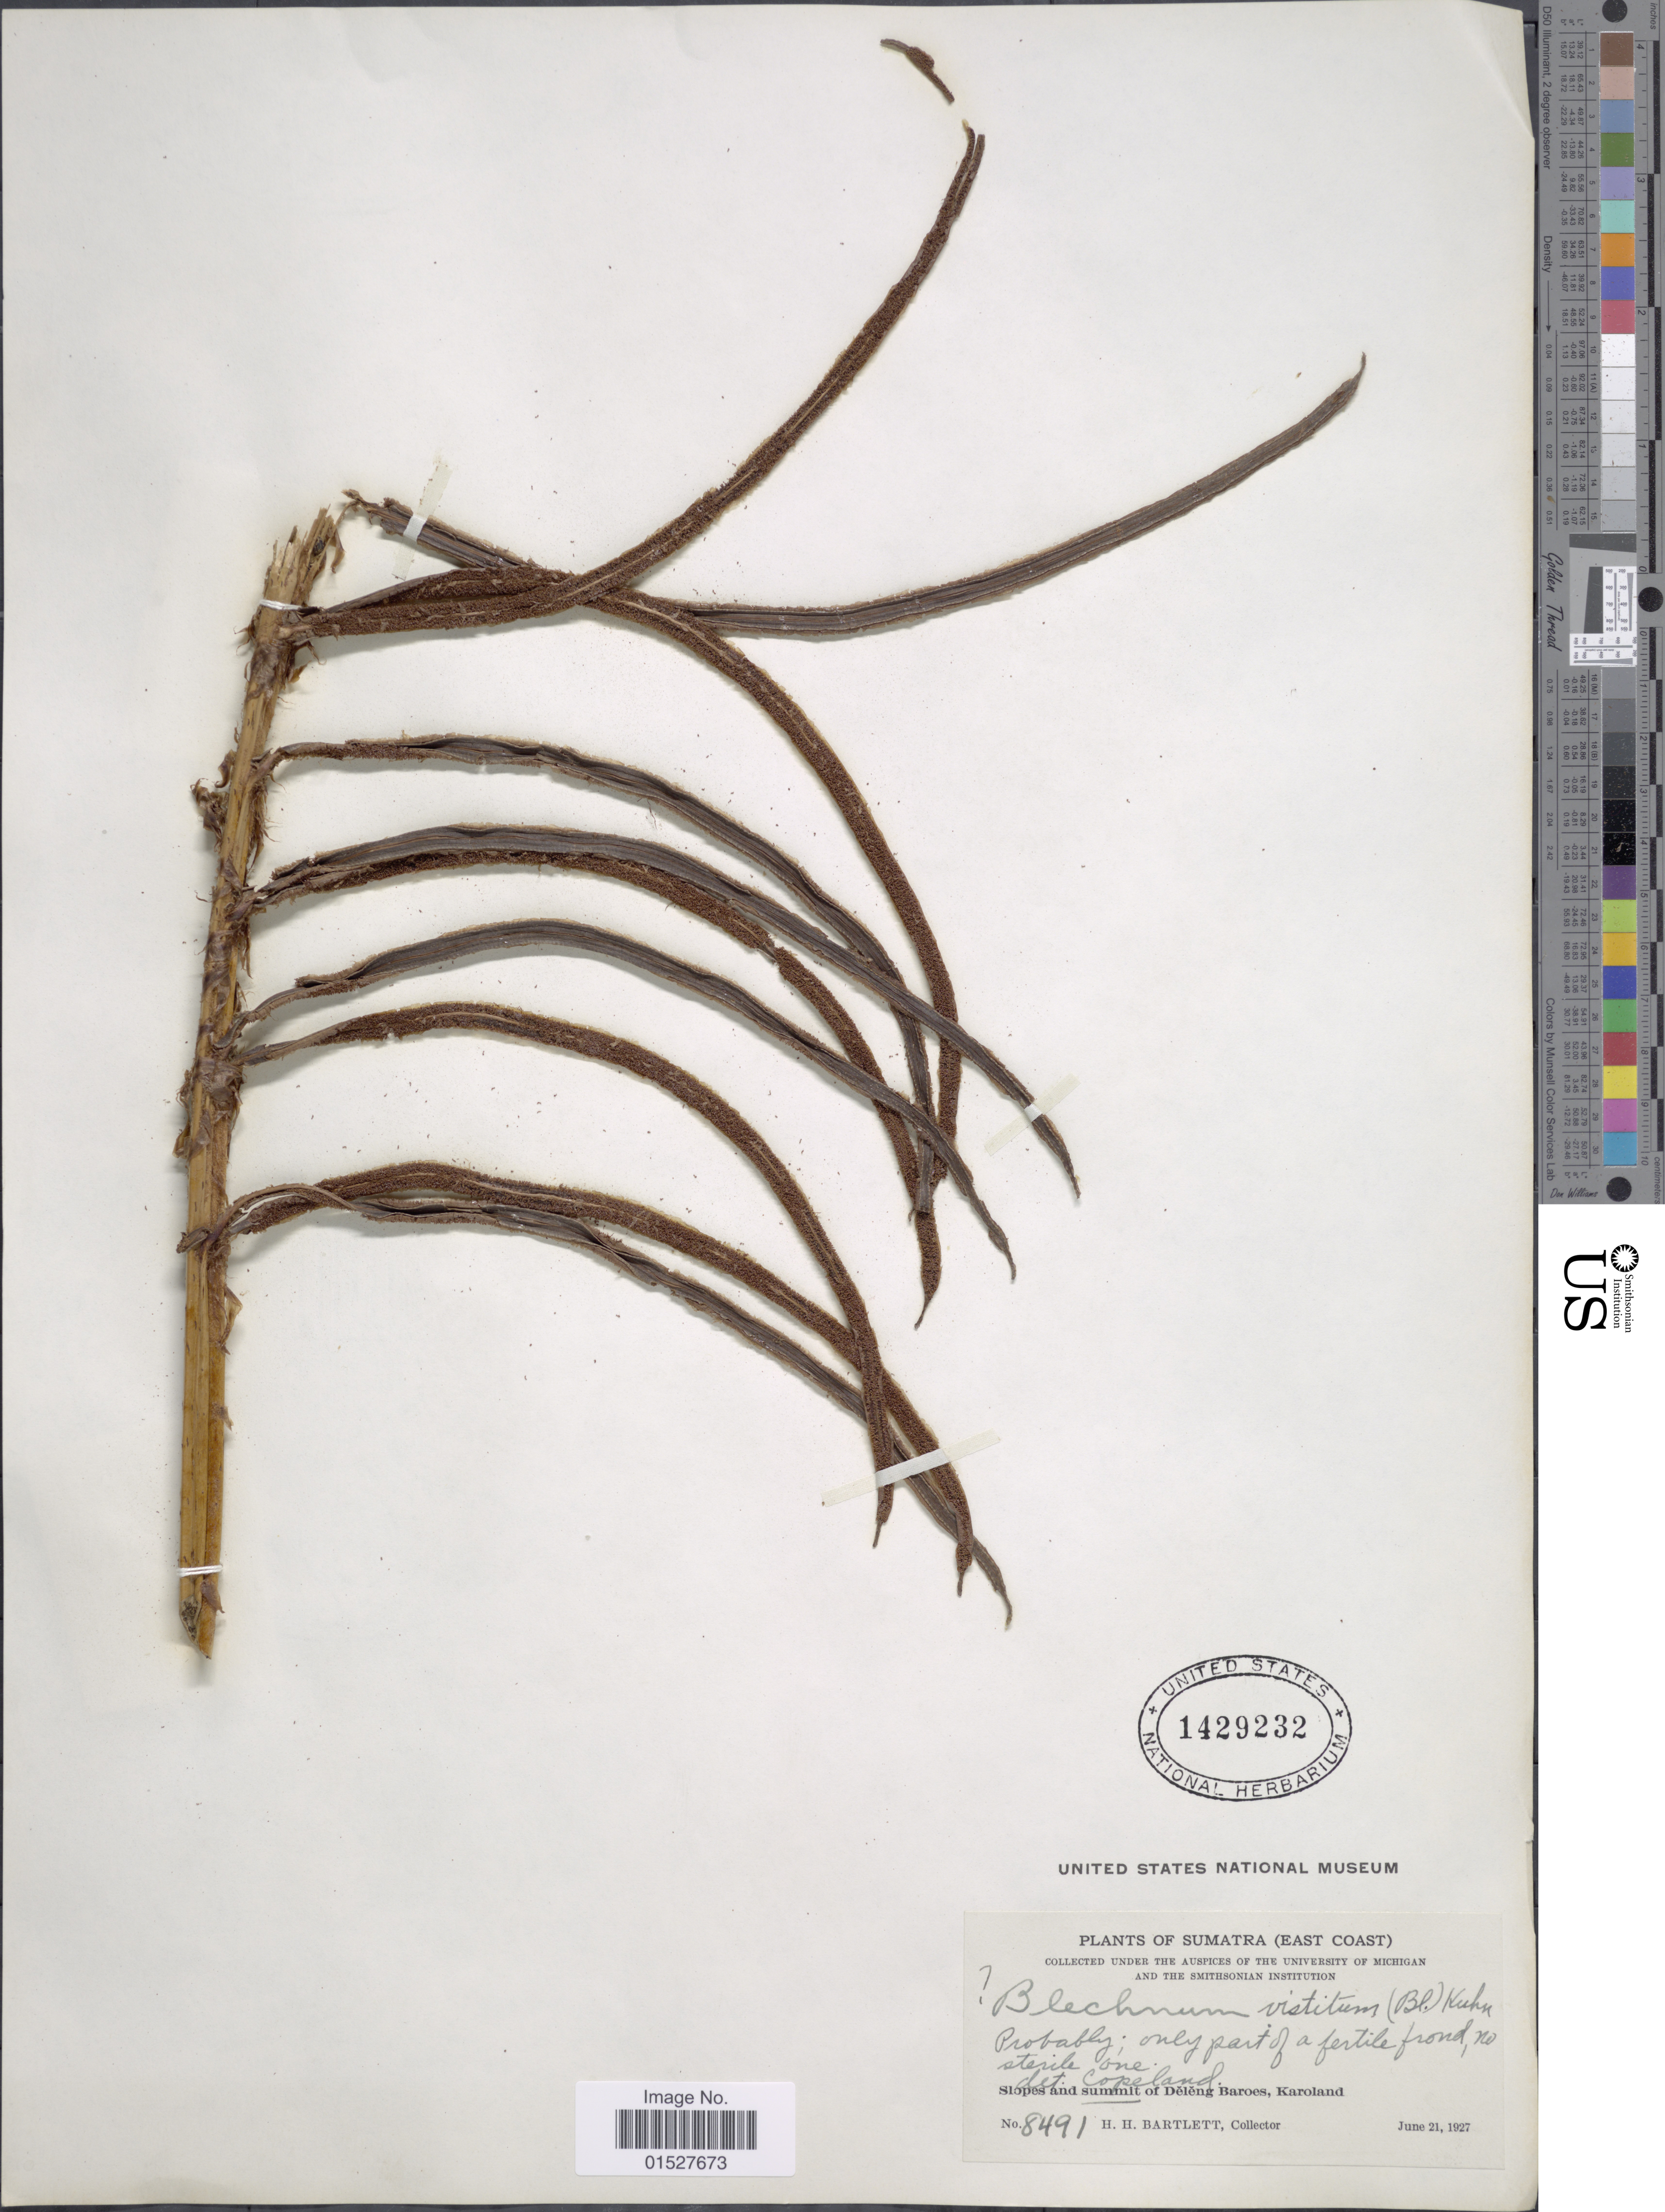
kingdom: Plantae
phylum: Tracheophyta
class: Polypodiopsida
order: Polypodiales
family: Blechnaceae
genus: Blechnum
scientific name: Blechnum vestitum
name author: (Blume) Kuhn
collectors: H. H. Bartlett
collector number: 8491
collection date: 1927-06-21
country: Indonesia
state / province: Sumatra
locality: East Coast. Slopes and summit of Deleng Baroes, Karoland.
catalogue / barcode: US 1429232